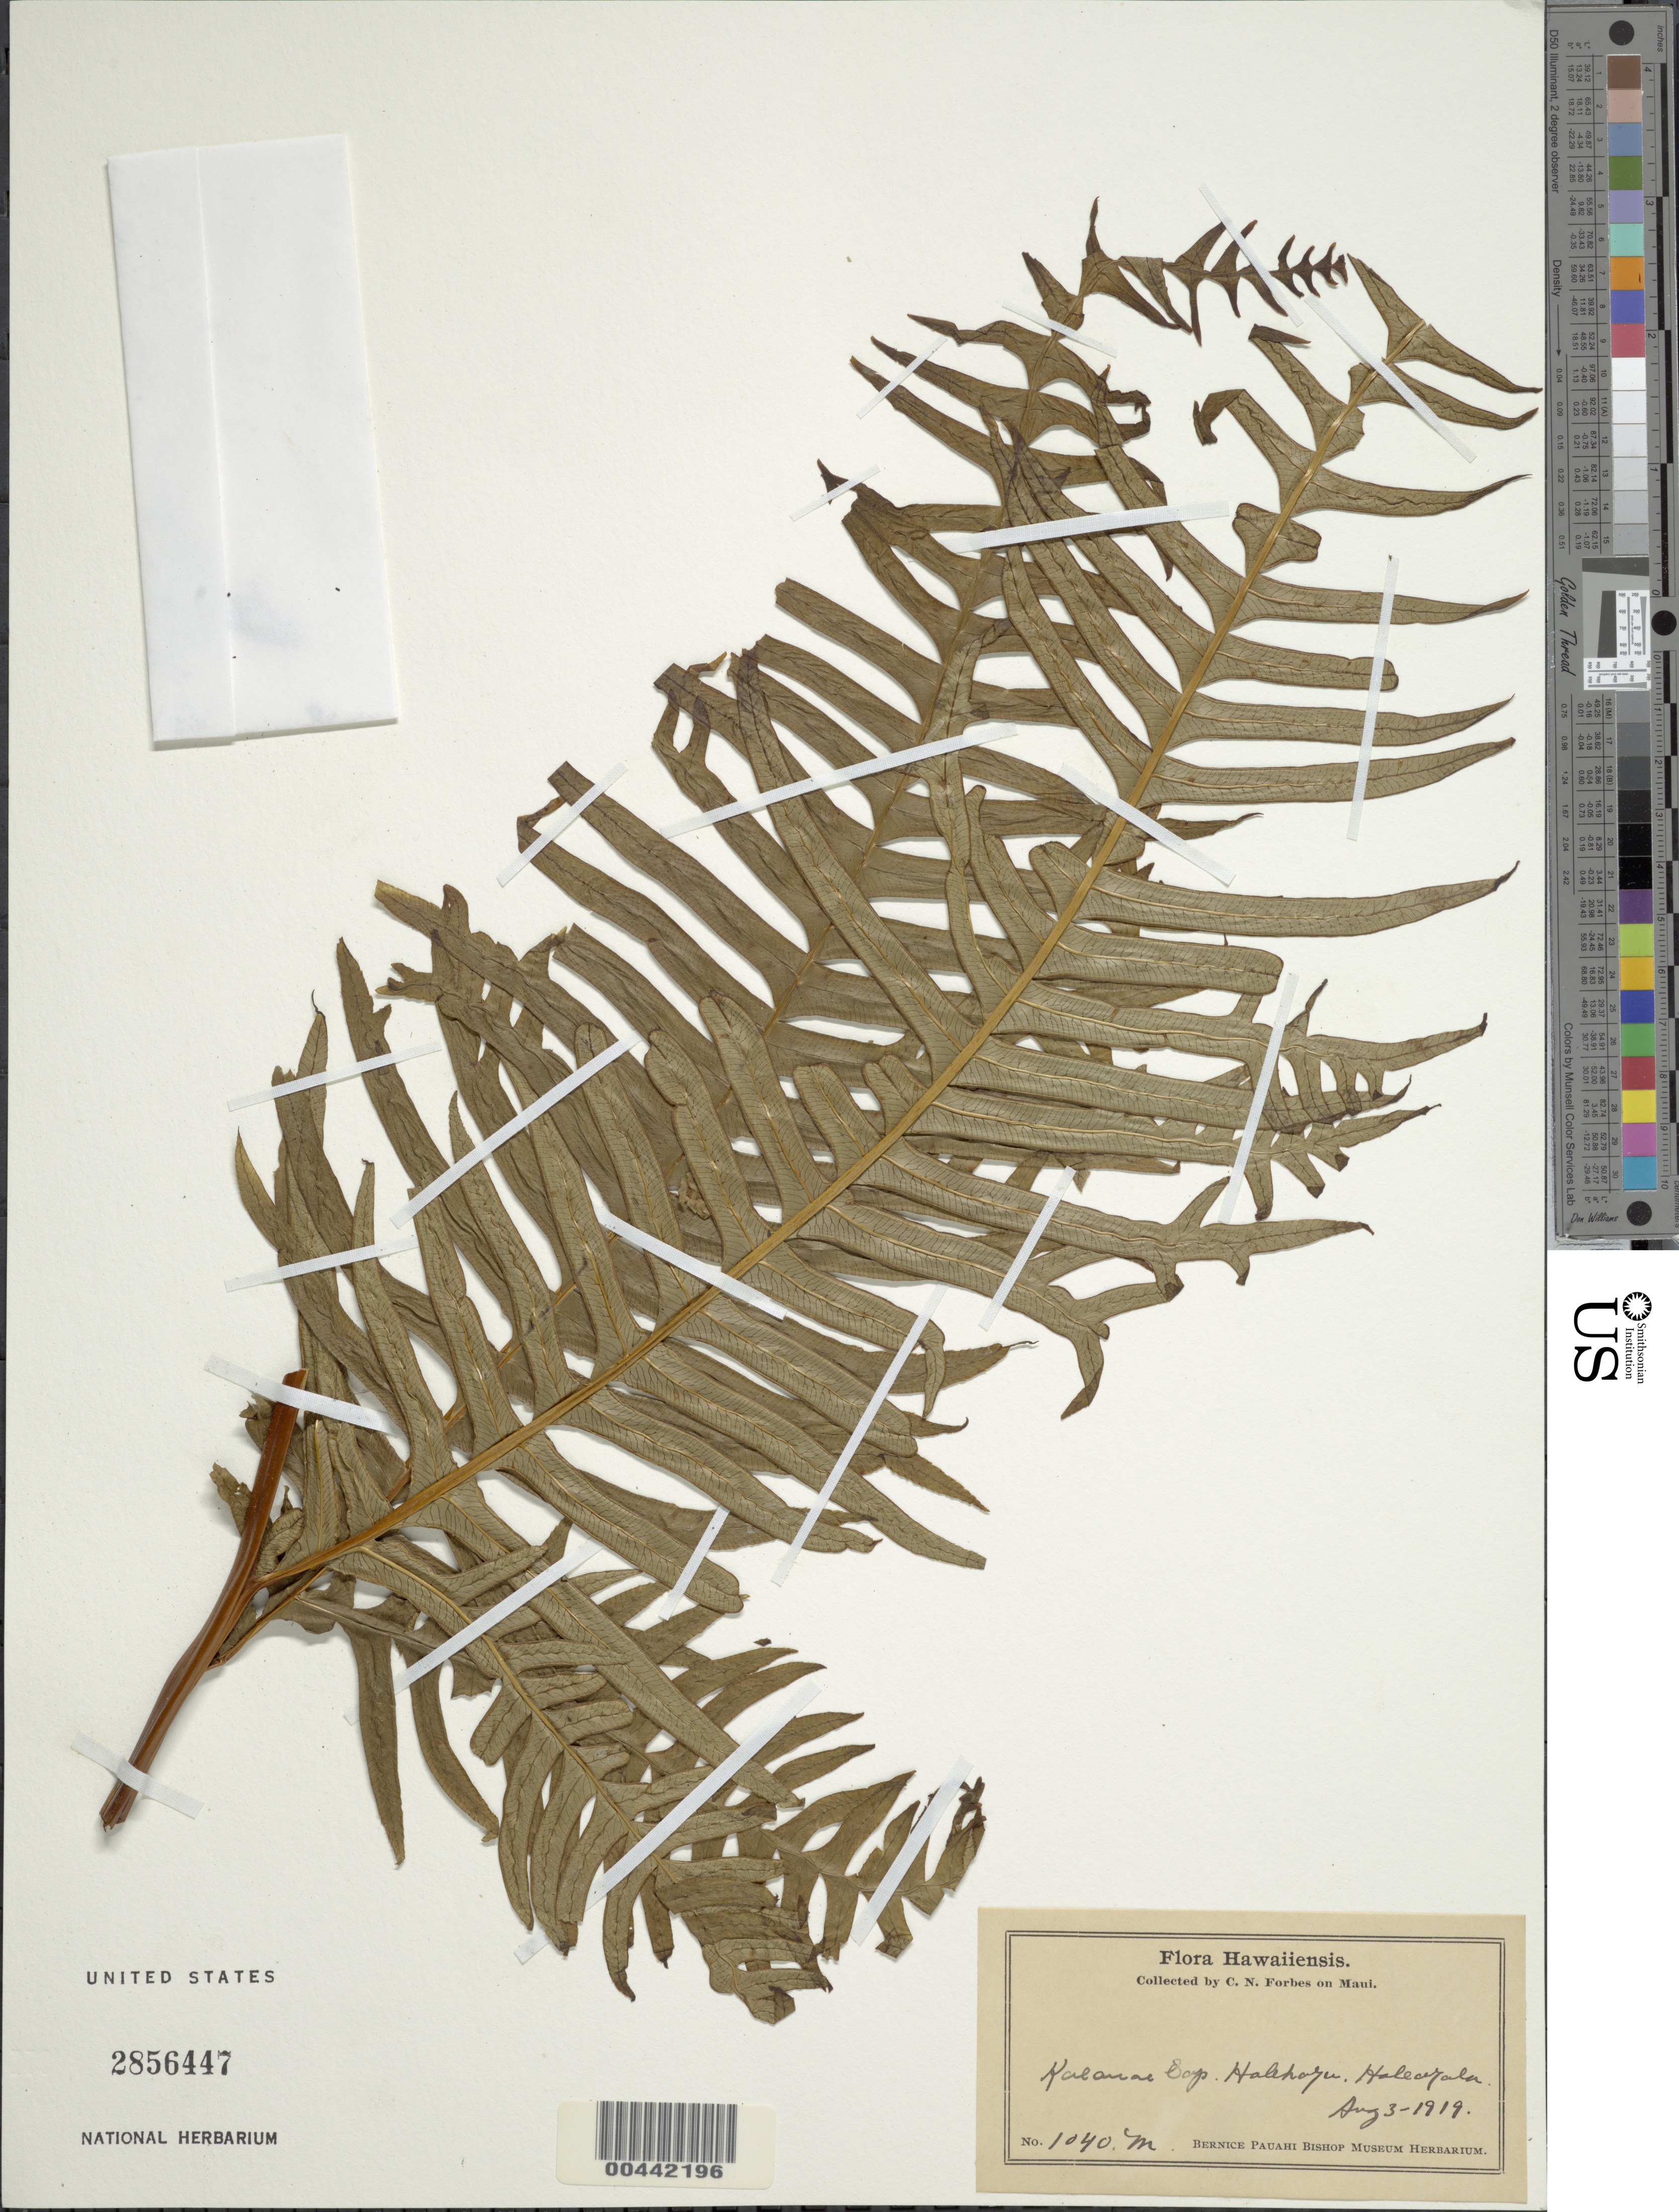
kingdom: Plantae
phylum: Tracheophyta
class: Polypodiopsida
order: Polypodiales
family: Pteridaceae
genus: Pteris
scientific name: Pteris terminalis var. terminalis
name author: Wall.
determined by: Wagner, W. L., (BOT), Smithsonian Institution - National Museum of Natural History (UNITED STATES)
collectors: C. N. Forbes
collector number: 1040.M.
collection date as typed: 3 Aug 1919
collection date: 1919-08-03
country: United States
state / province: Hawaii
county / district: Maui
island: Maui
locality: Kaeanae Gap, Halehaku, Haleakala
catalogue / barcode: US 2856447